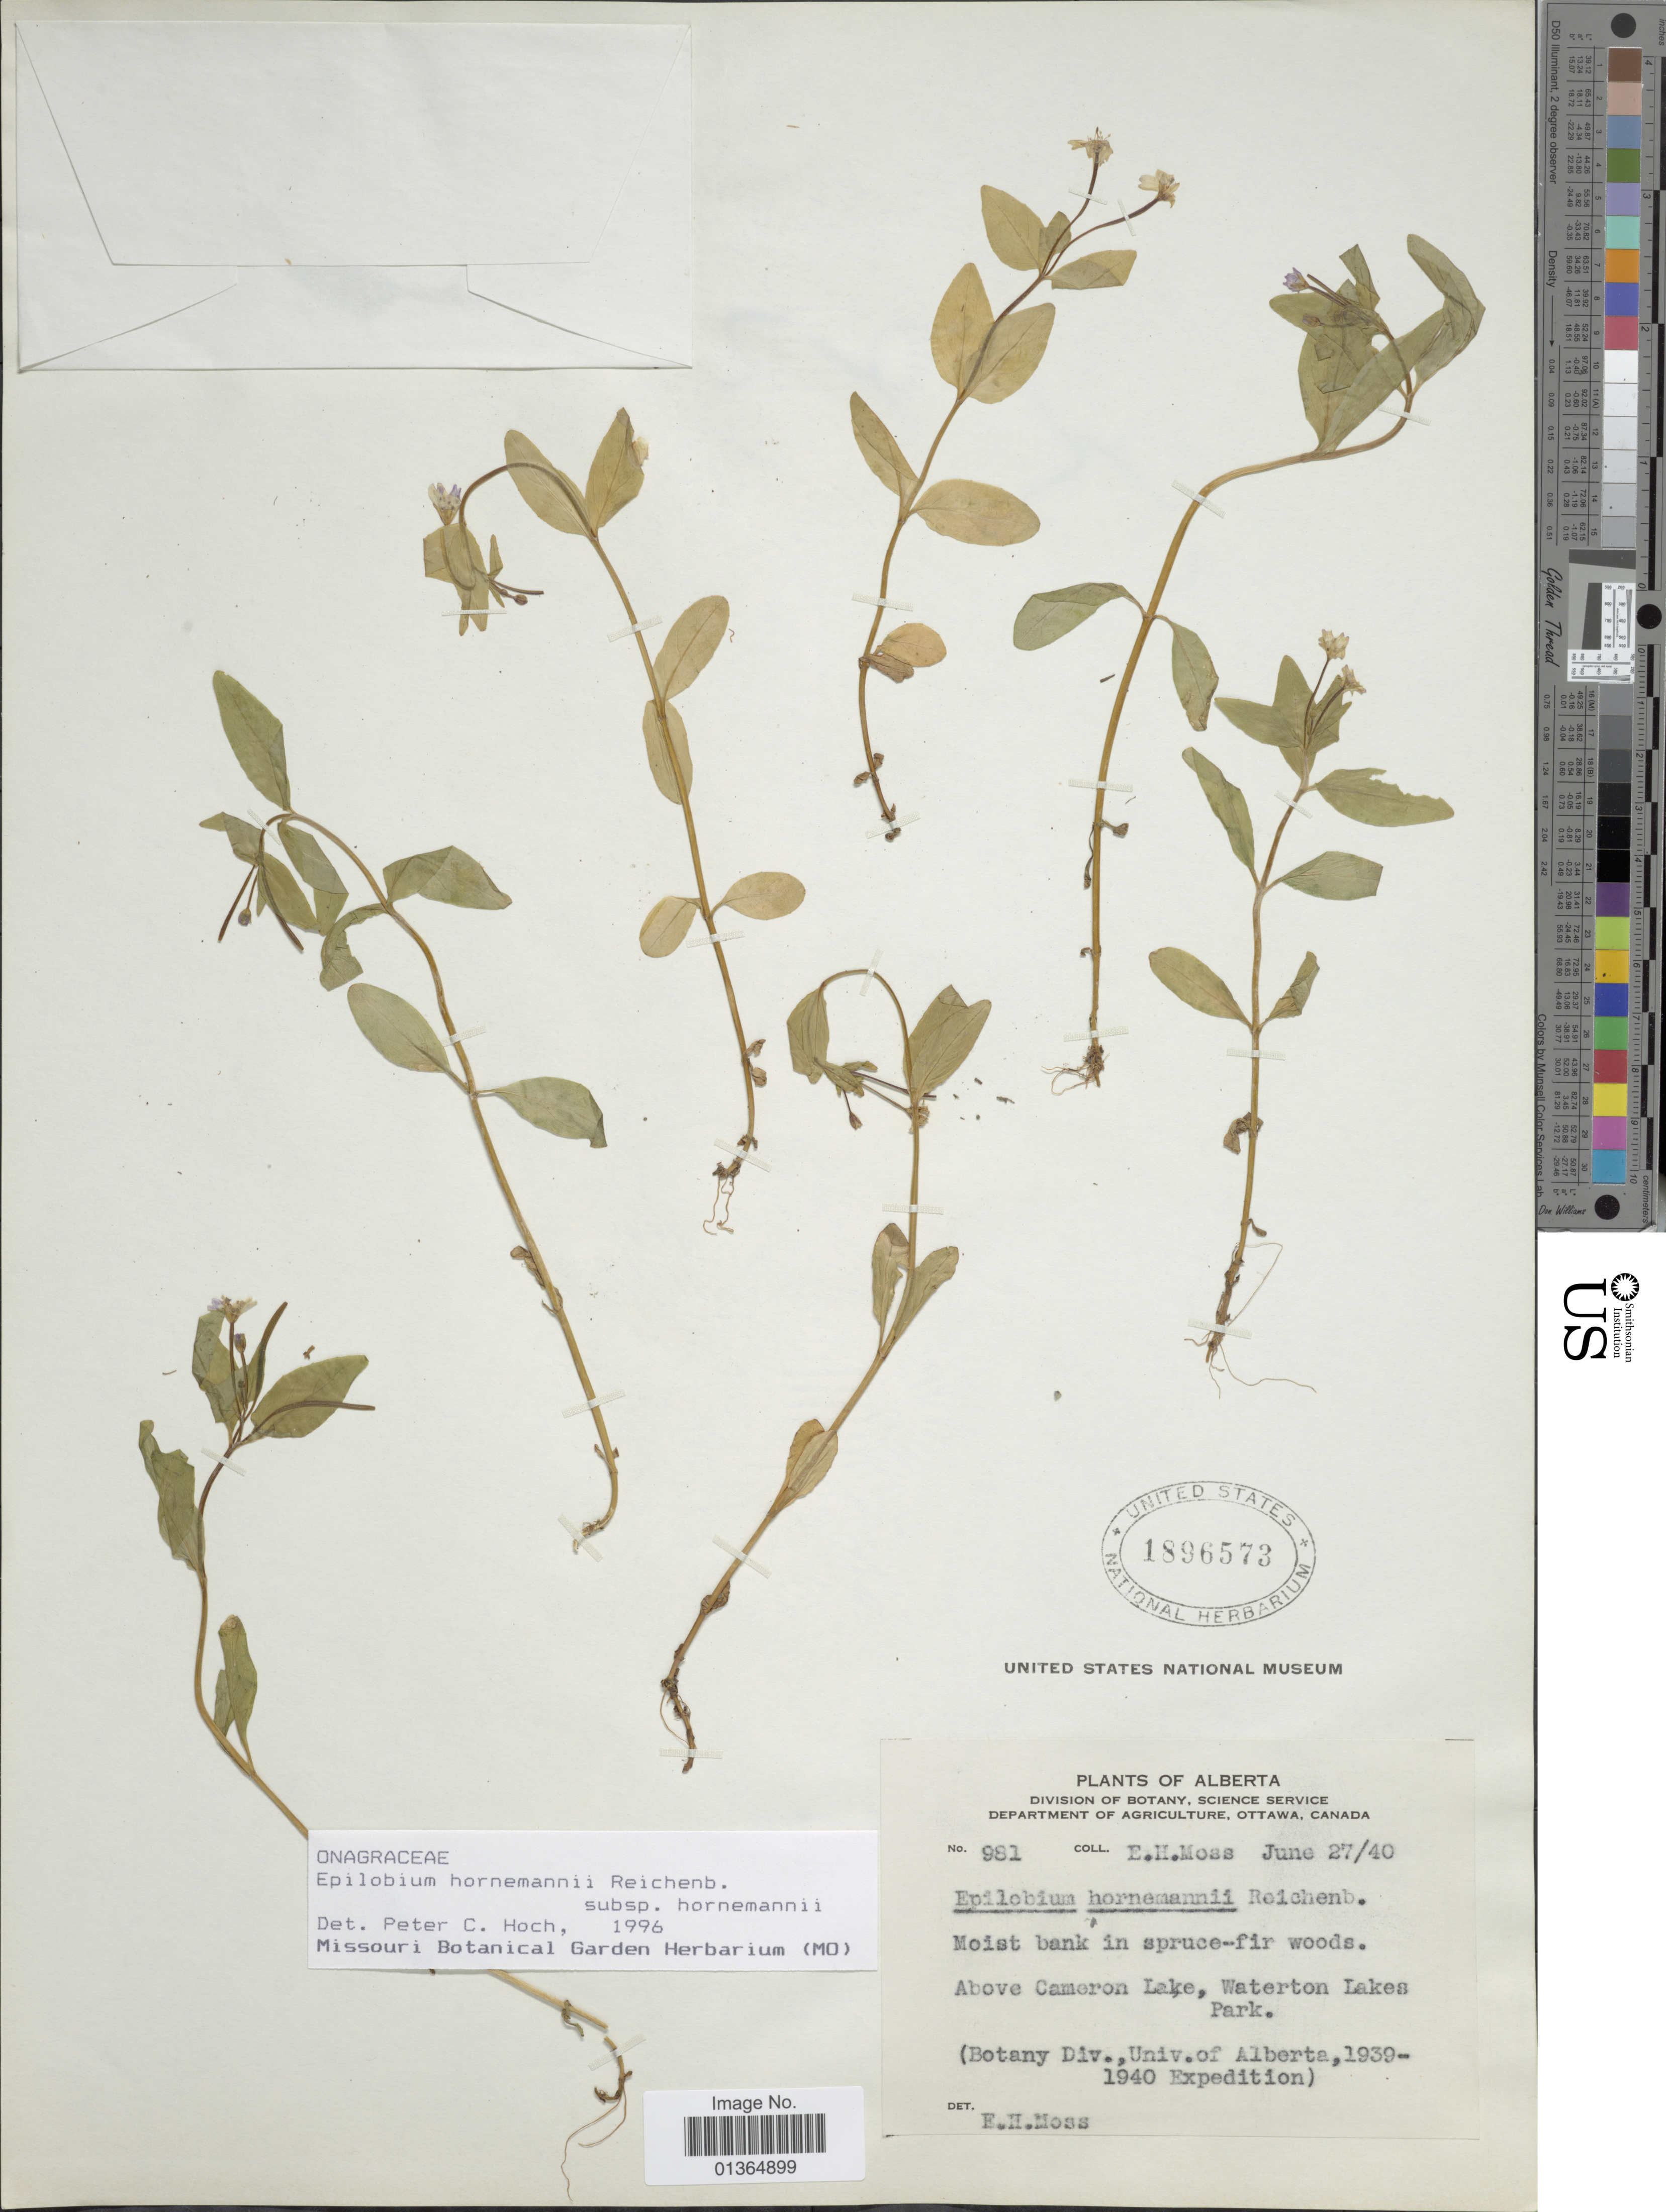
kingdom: Plantae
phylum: Tracheophyta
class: Magnoliopsida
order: Myrtales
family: Onagraceae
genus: Epilobium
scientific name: Epilobium hornemannii subsp. hornemannii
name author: Rchb.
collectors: E. Moss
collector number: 981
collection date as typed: Transcribed d/m/y: 27/6/40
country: Canada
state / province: Alberta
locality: Above Cameron Lake, Waterton Lakes Park.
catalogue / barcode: US 1896573